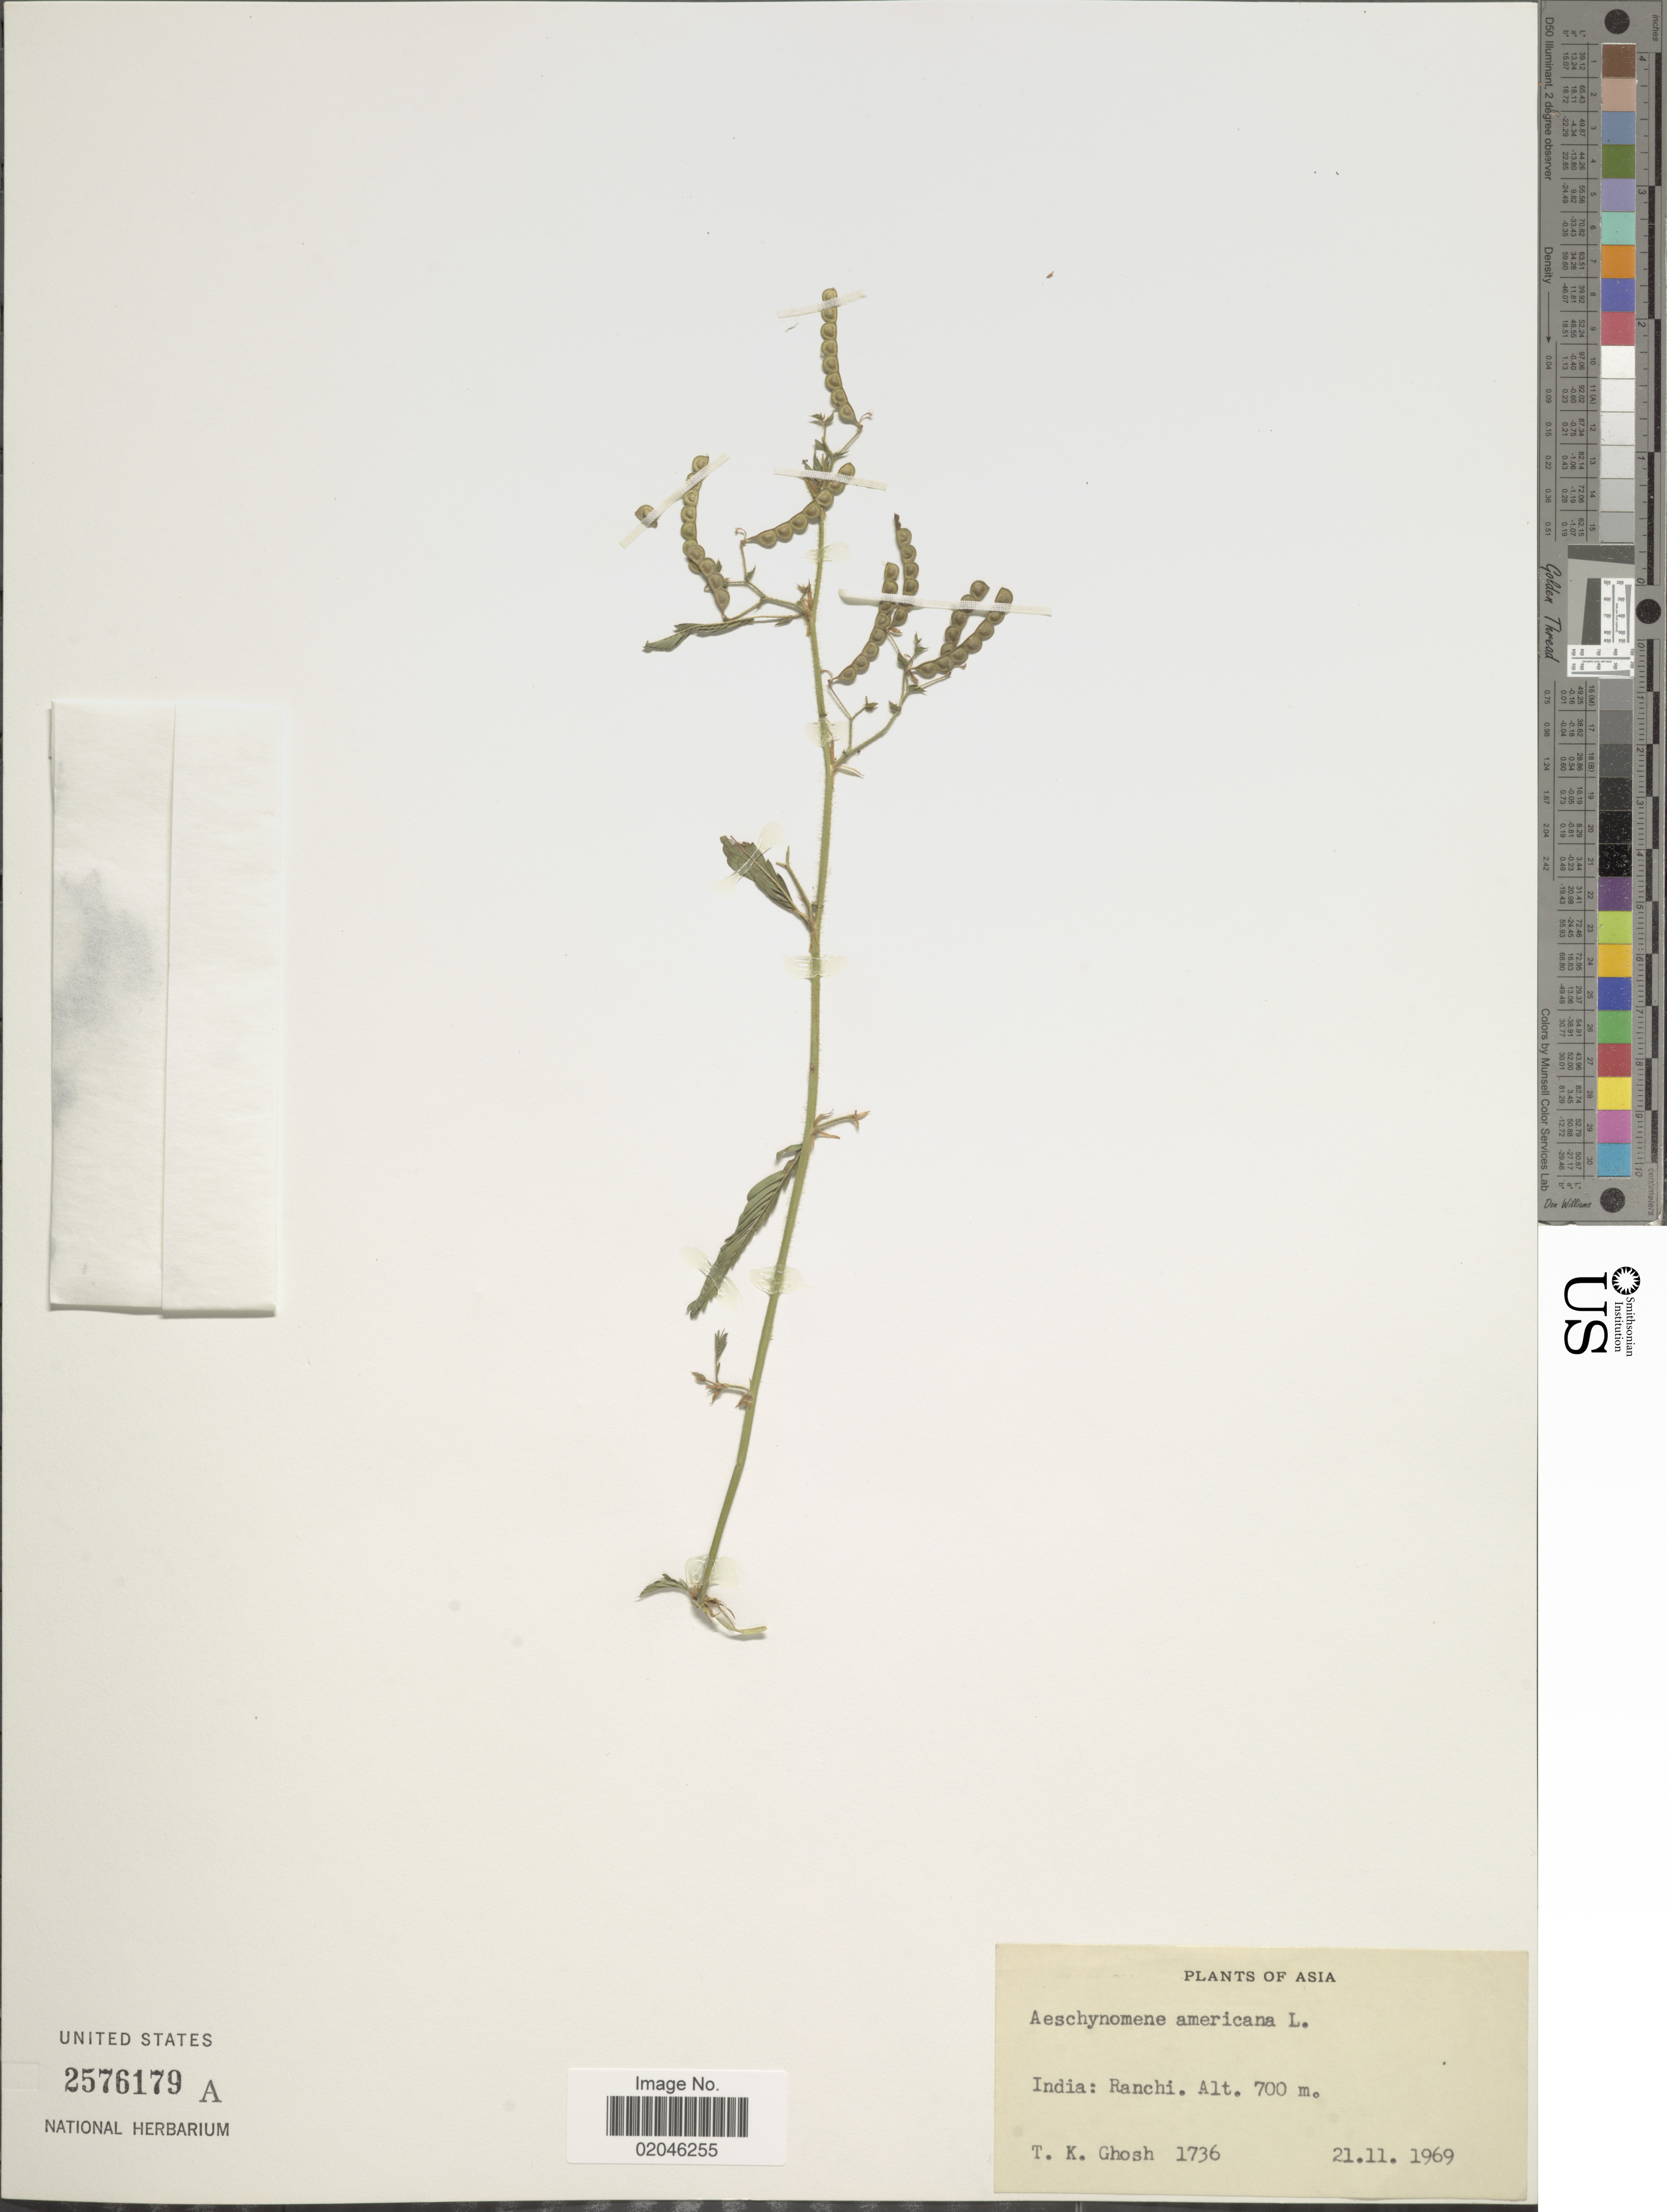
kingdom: Plantae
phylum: Tracheophyta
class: Magnoliopsida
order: Fabales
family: Fabaceae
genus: Aeschynomene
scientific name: Aeschynomene americana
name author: L.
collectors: T. Ghosh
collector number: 1736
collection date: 1969-11-21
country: India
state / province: Jharkhand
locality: Ranchi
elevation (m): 700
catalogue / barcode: US 2576179A